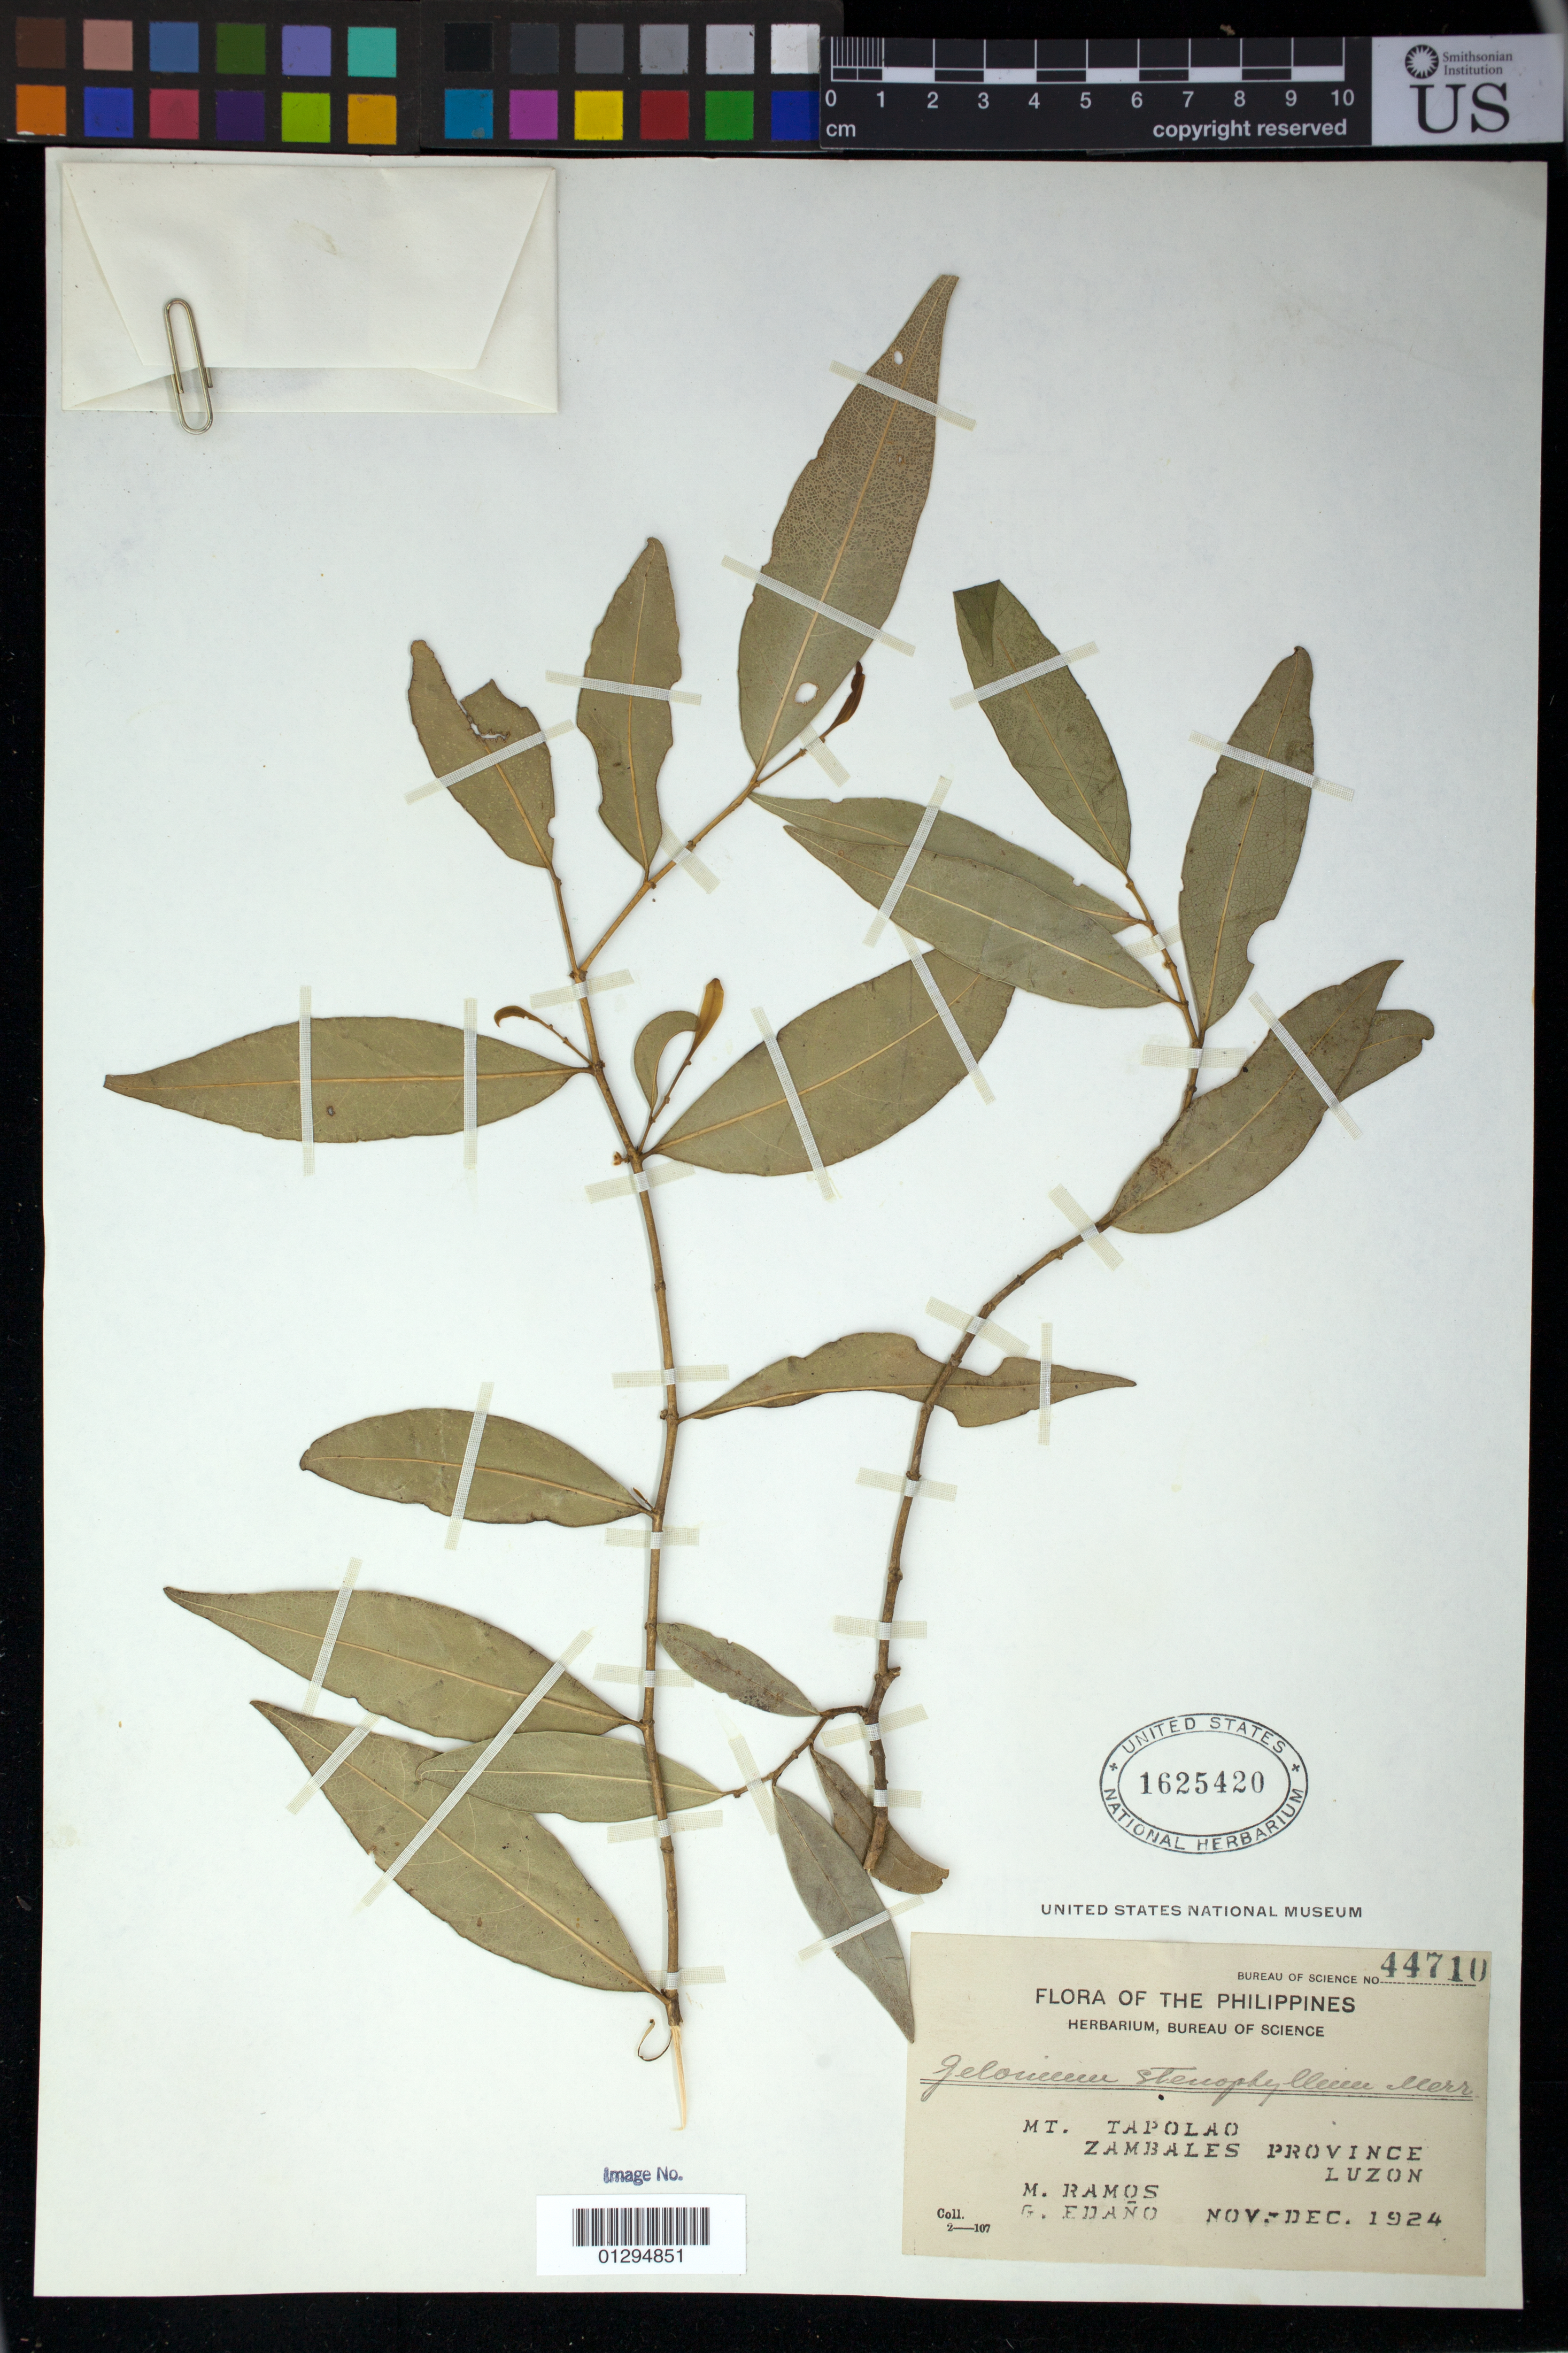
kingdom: Plantae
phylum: Tracheophyta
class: Magnoliopsida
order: Malpighiales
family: Euphorbiaceae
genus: Suregada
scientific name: Suregada stenophylla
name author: (Merr.) Croizat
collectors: M. Ramos & G. Edaño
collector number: Bur. Sci. 44710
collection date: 1924-11/1924-12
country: Philippines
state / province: Central Luzon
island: Luzon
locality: Mt. Tapolao, Zambales Province, Luzon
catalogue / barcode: US 1625420